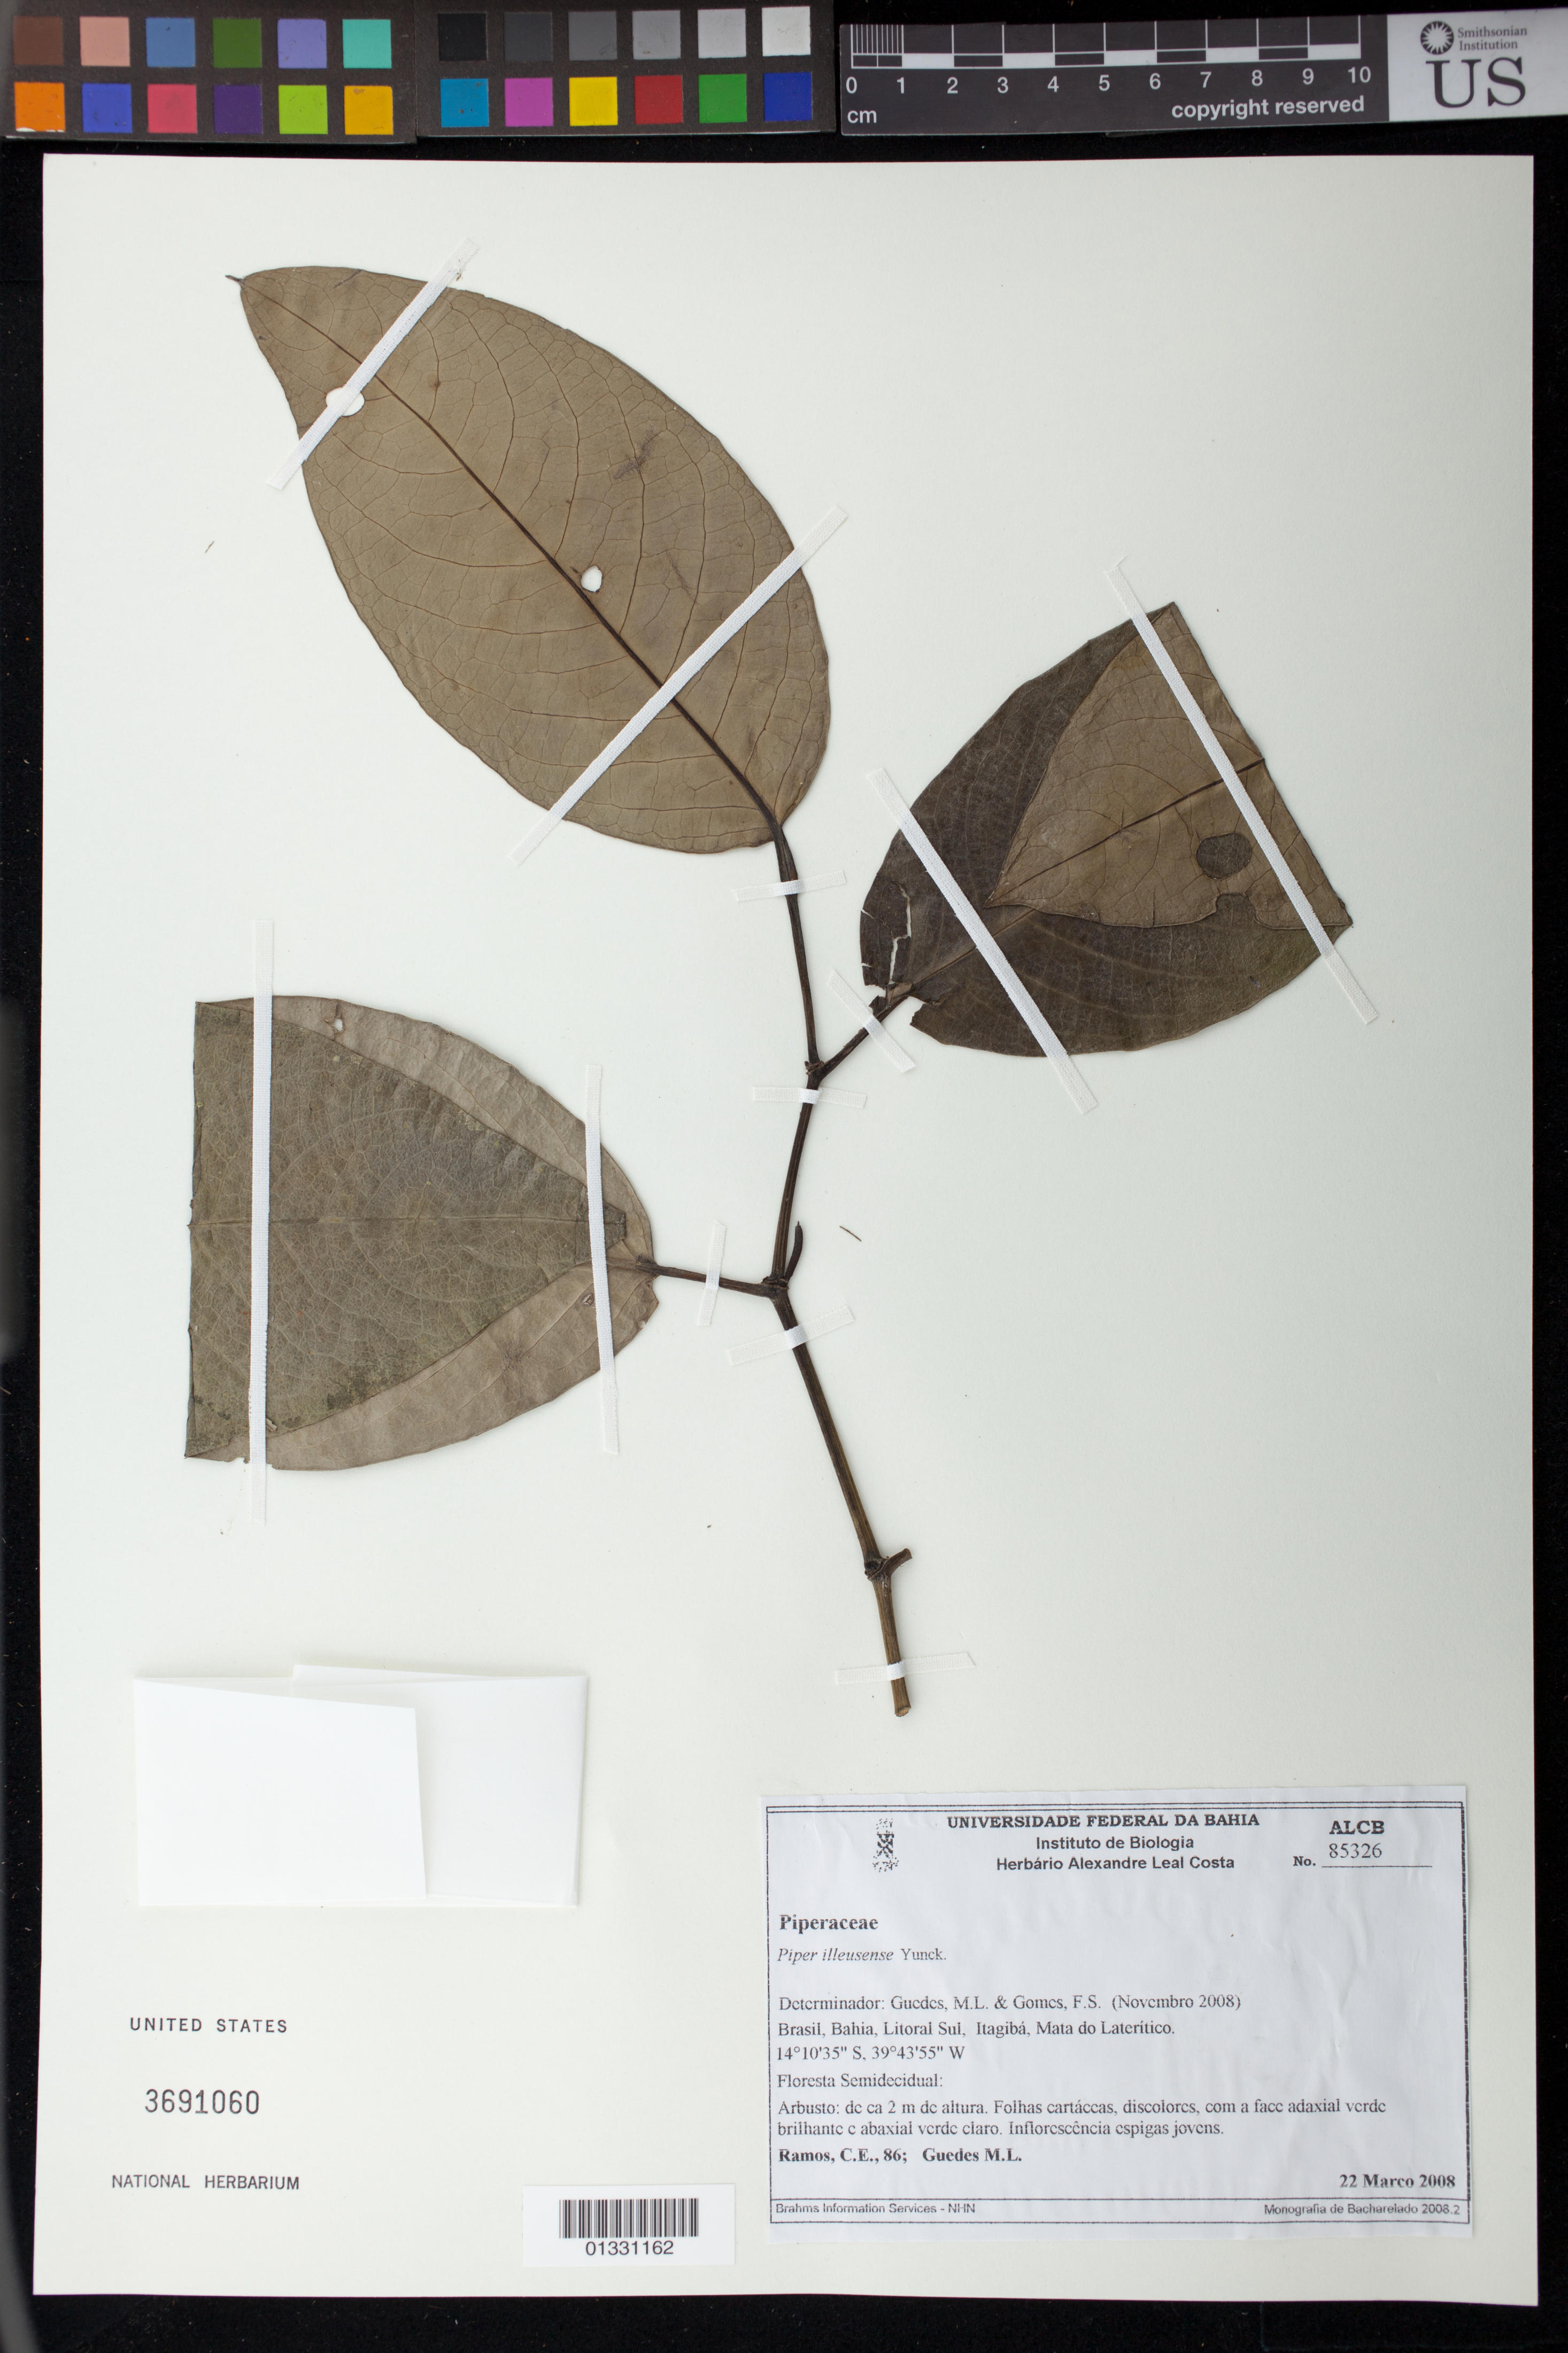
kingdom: Plantae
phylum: Tracheophyta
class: Magnoliopsida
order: Piperales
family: Piperaceae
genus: Piper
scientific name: Piper ilheusense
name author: Yunck.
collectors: C. E. Ramos & M. L. Guedes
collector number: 86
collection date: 2008-03-22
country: Brazil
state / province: Bahia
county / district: Itagibá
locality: Litoral Sul. Mata do Laterítico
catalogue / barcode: US 3691060